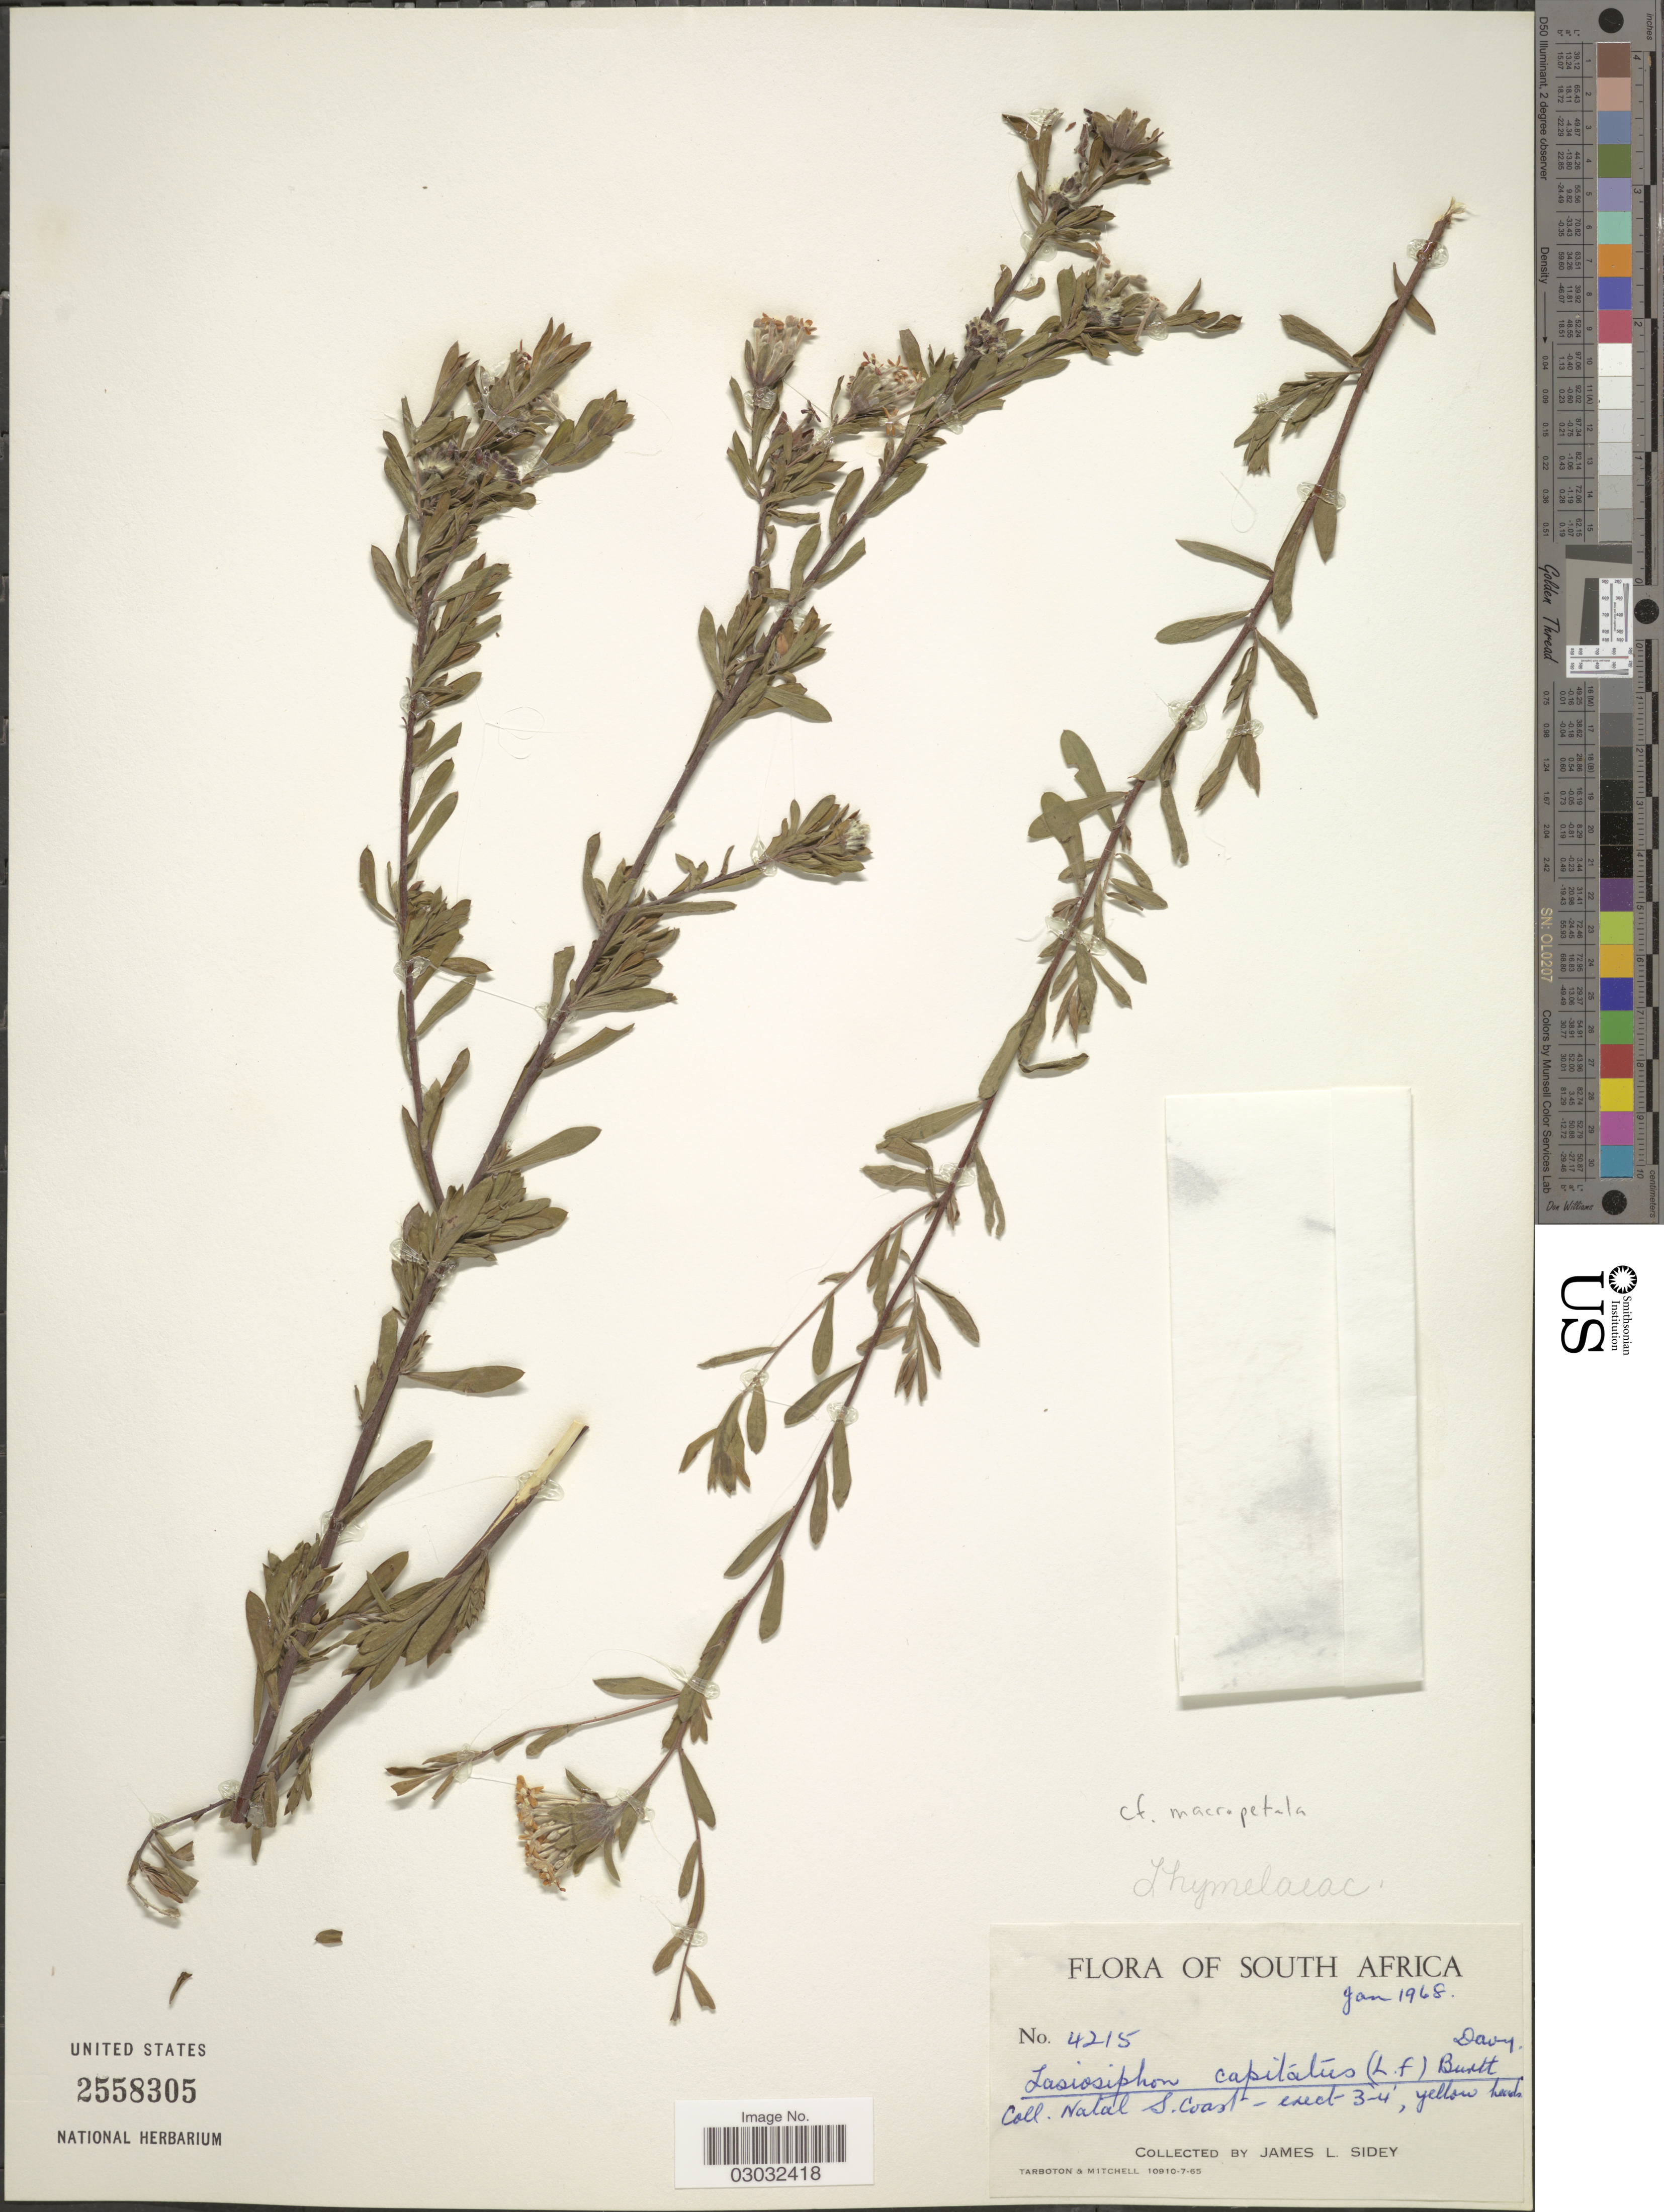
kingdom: Plantae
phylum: Tracheophyta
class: Magnoliopsida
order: Malvales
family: Thymelaeaceae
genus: Lasiosiphon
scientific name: Lasiosiphon macropetalus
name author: (Meisn.) Meisn.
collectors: J. L. Sidey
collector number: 4215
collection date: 1968-01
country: South Africa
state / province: KwaZulu-Natal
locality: Natal S. Coast.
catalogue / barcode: US 2558305